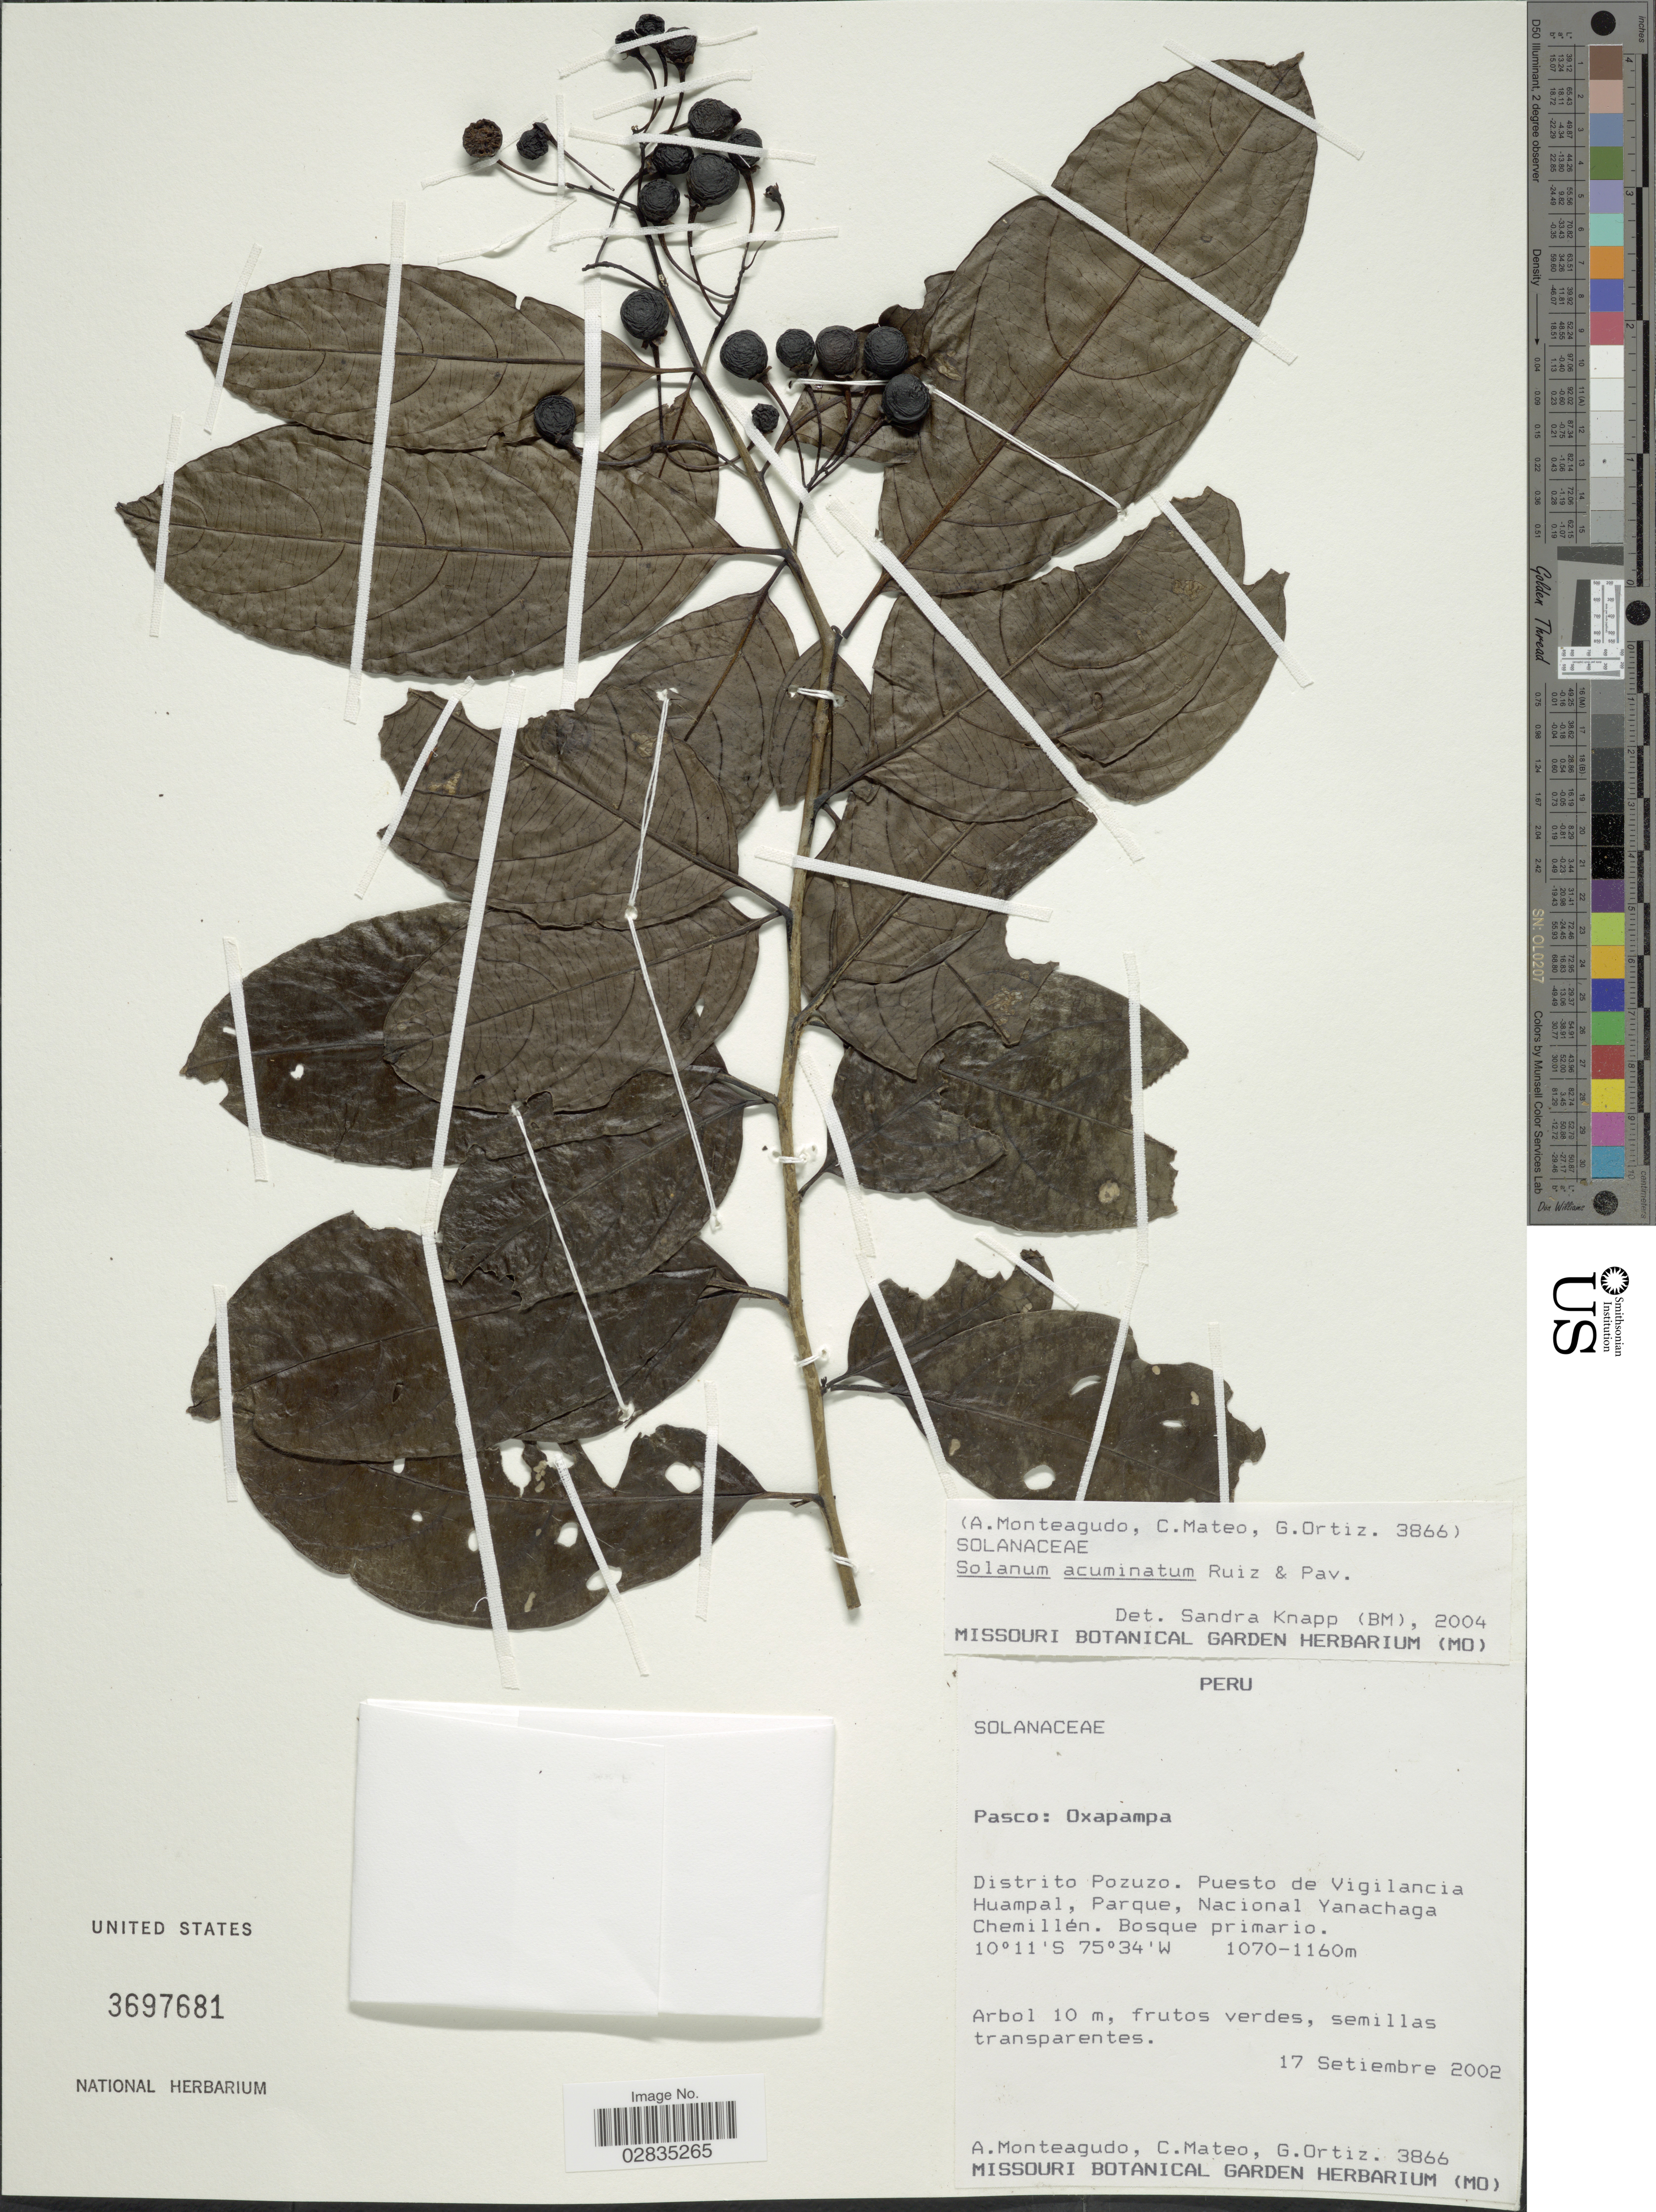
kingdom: Plantae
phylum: Tracheophyta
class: Magnoliopsida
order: Solanales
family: Solanaceae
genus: Solanum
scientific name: Solanum acuminatum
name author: Ruiz & Pav.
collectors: A. Monteagudo, C. Mateo & G. Ortiz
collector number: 3866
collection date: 2002-09-17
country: Peru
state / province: Pasco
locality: Oxapampa. Distrito Pozuzo. Puesto de Vigilancia Huampal, Parque Nacional Yanachaga Chemillén.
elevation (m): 1070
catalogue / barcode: US 3697681